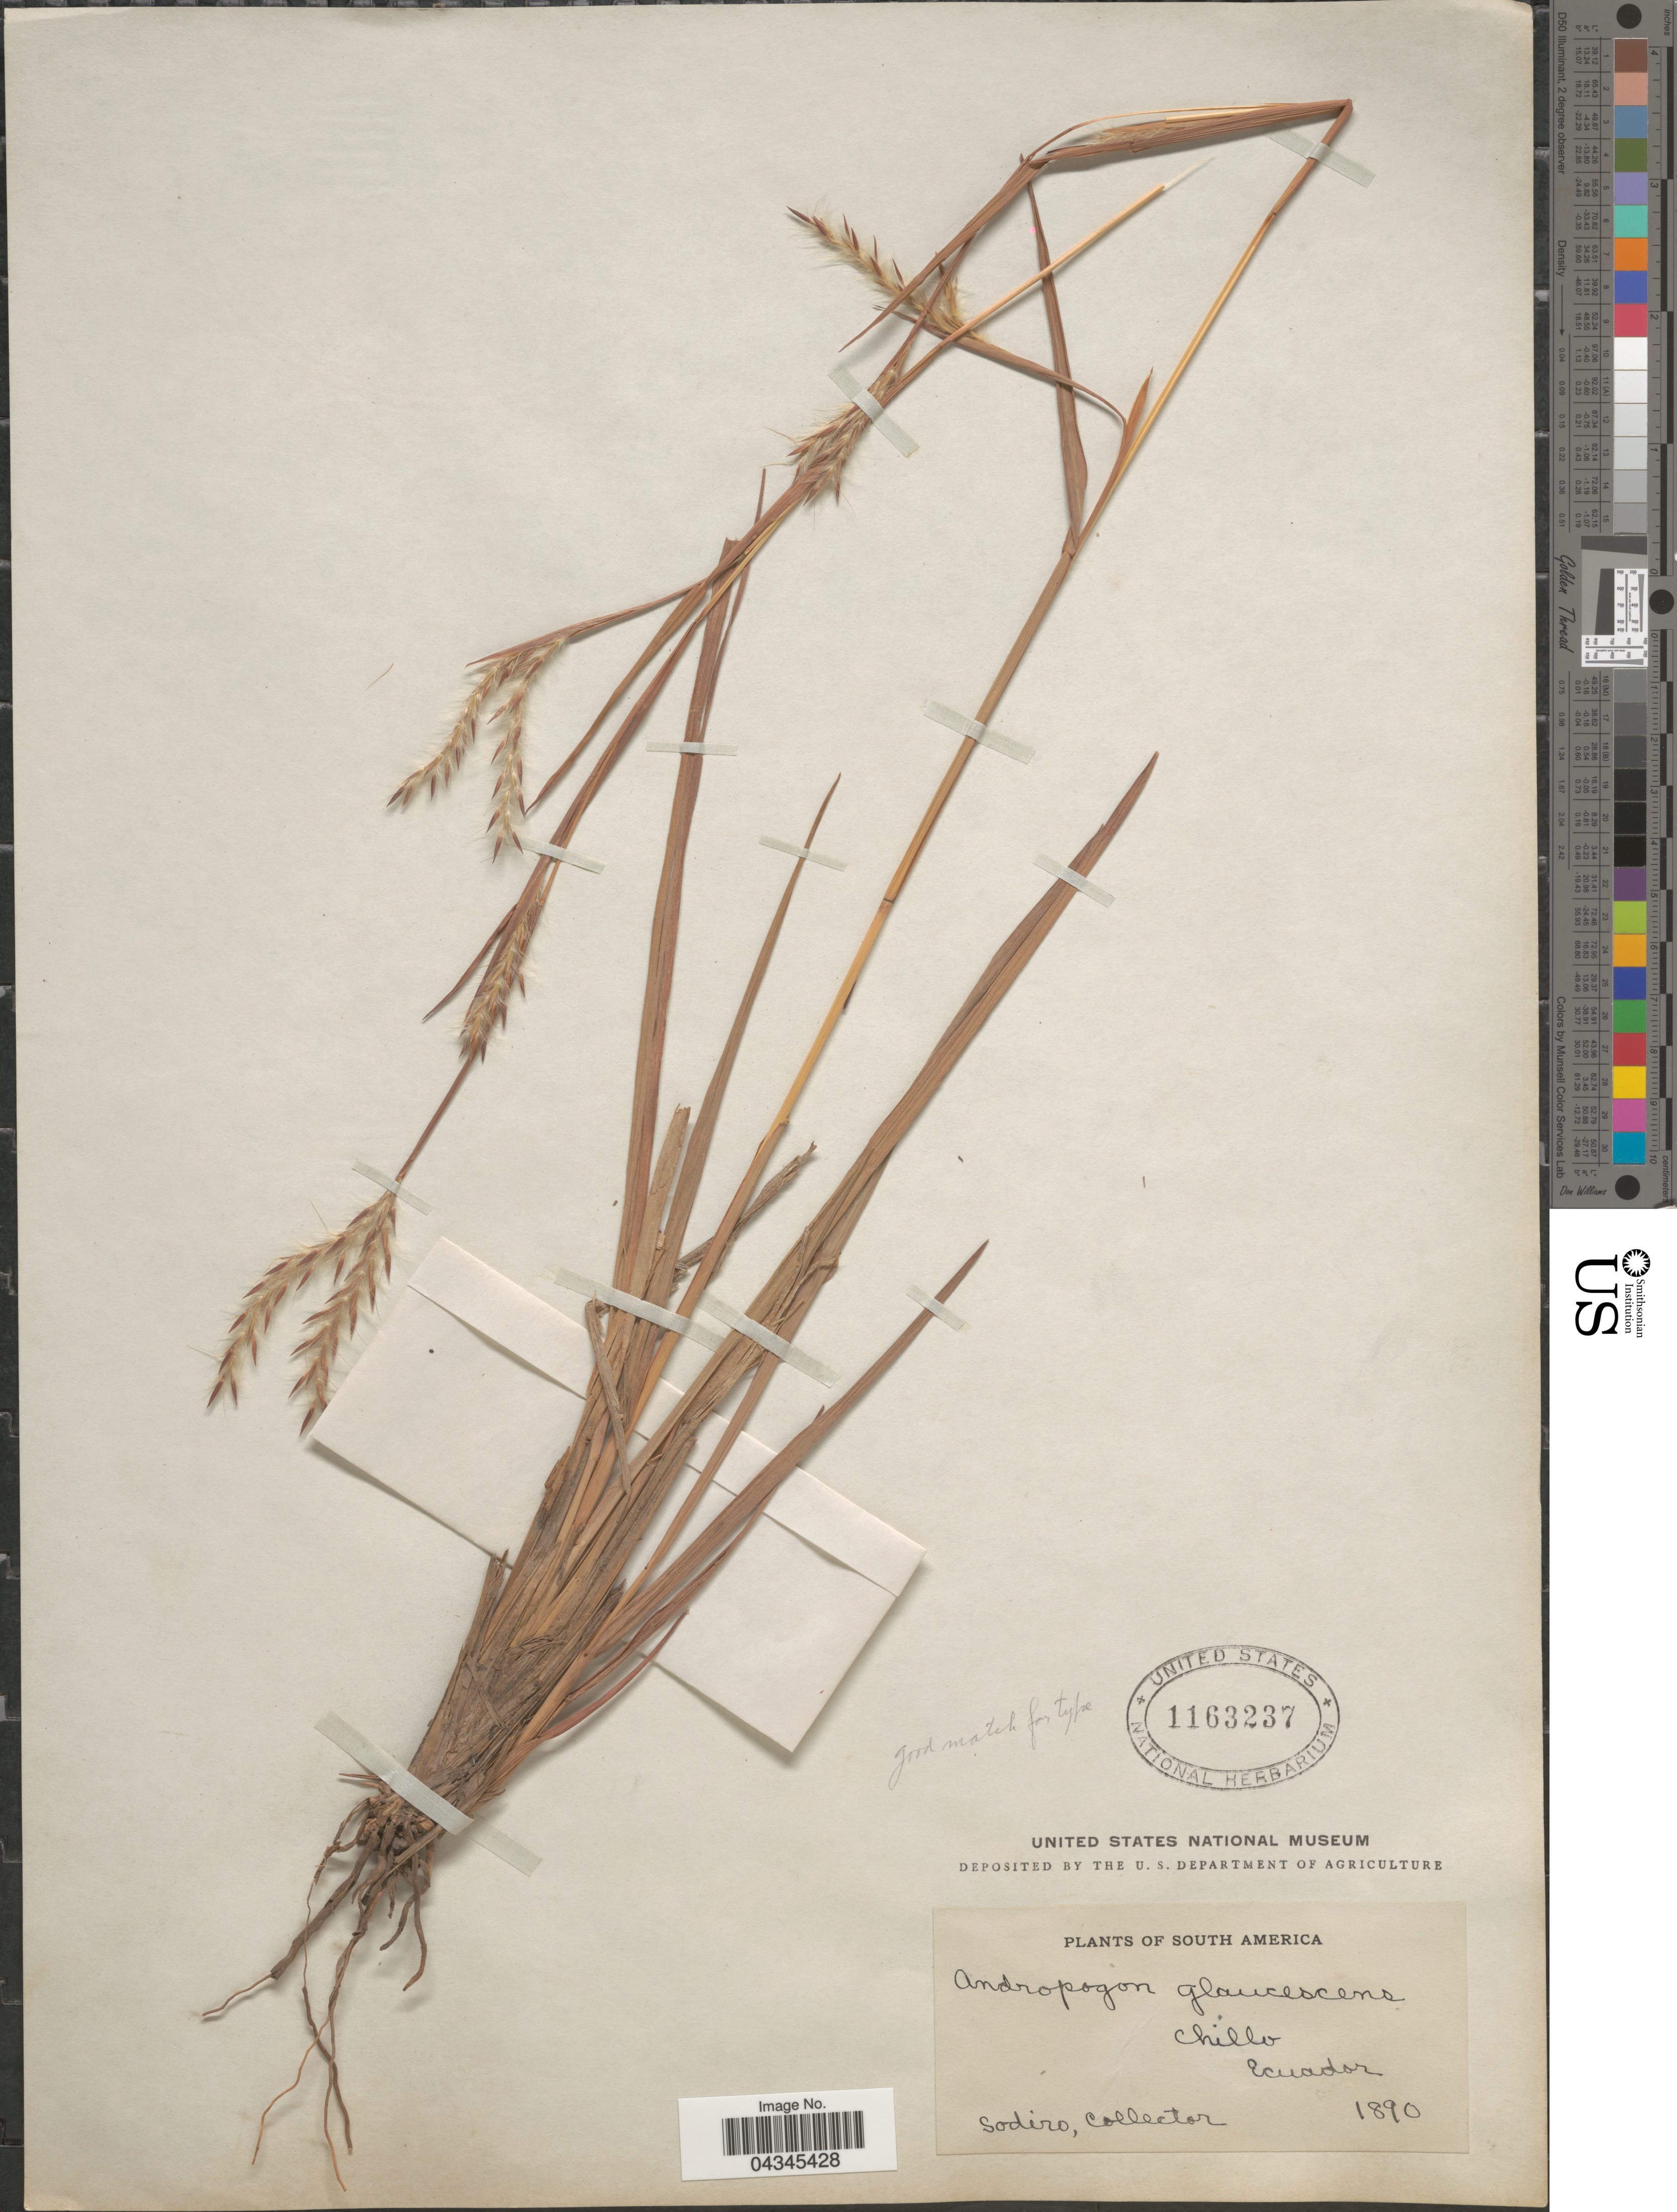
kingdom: Plantae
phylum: Tracheophyta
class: Liliopsida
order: Poales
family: Poaceae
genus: Andropogon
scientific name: Andropogon glaucescens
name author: Kunth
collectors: Sodiro, --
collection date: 1890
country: Ecuador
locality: Chillo.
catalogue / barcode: US 1163237